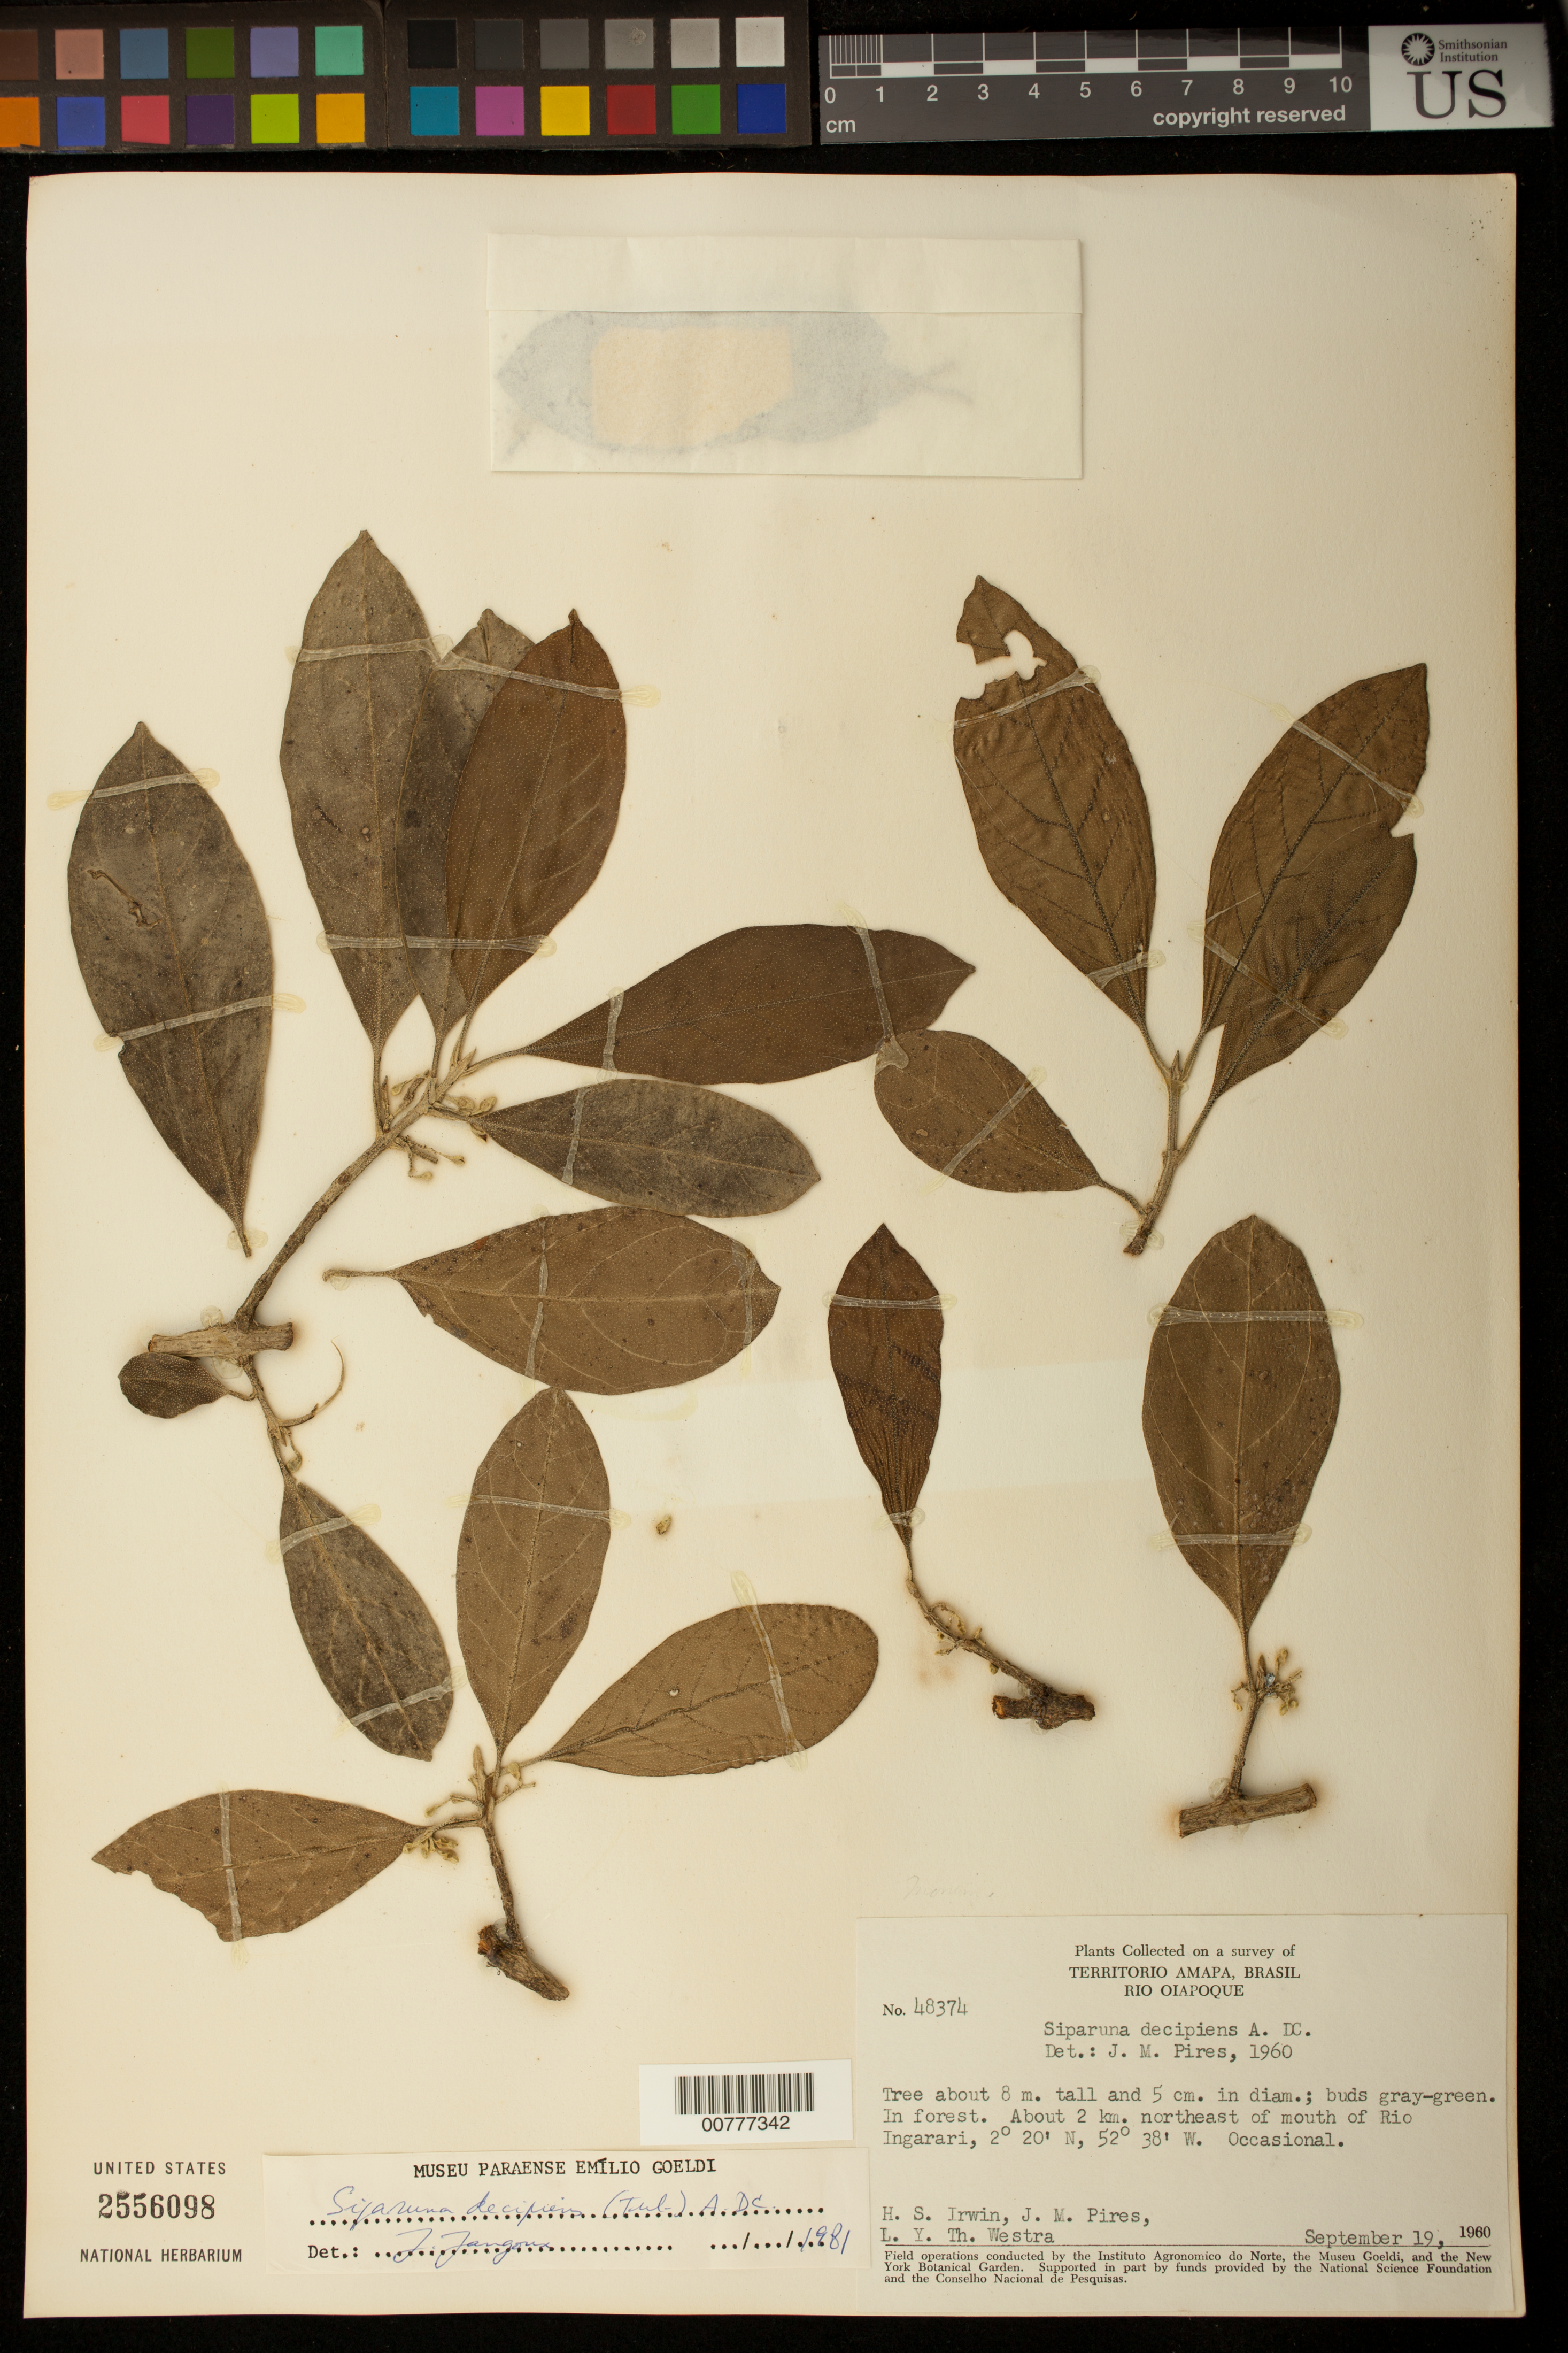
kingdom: Plantae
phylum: Tracheophyta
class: Magnoliopsida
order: Laurales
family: Siparunaceae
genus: Siparuna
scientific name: Siparuna decipiens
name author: (Tul.) A. DC.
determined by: Jangoux, J. I. G.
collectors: H. Irwin, M. J. Pires & L. Y. T. Westra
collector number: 48374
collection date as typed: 19-Sep-60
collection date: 1960-09-19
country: Brazil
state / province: Amapá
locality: Río Oiapoque, about 2km northeast of mouth of Río Ingarari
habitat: Forest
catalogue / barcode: US 2556098